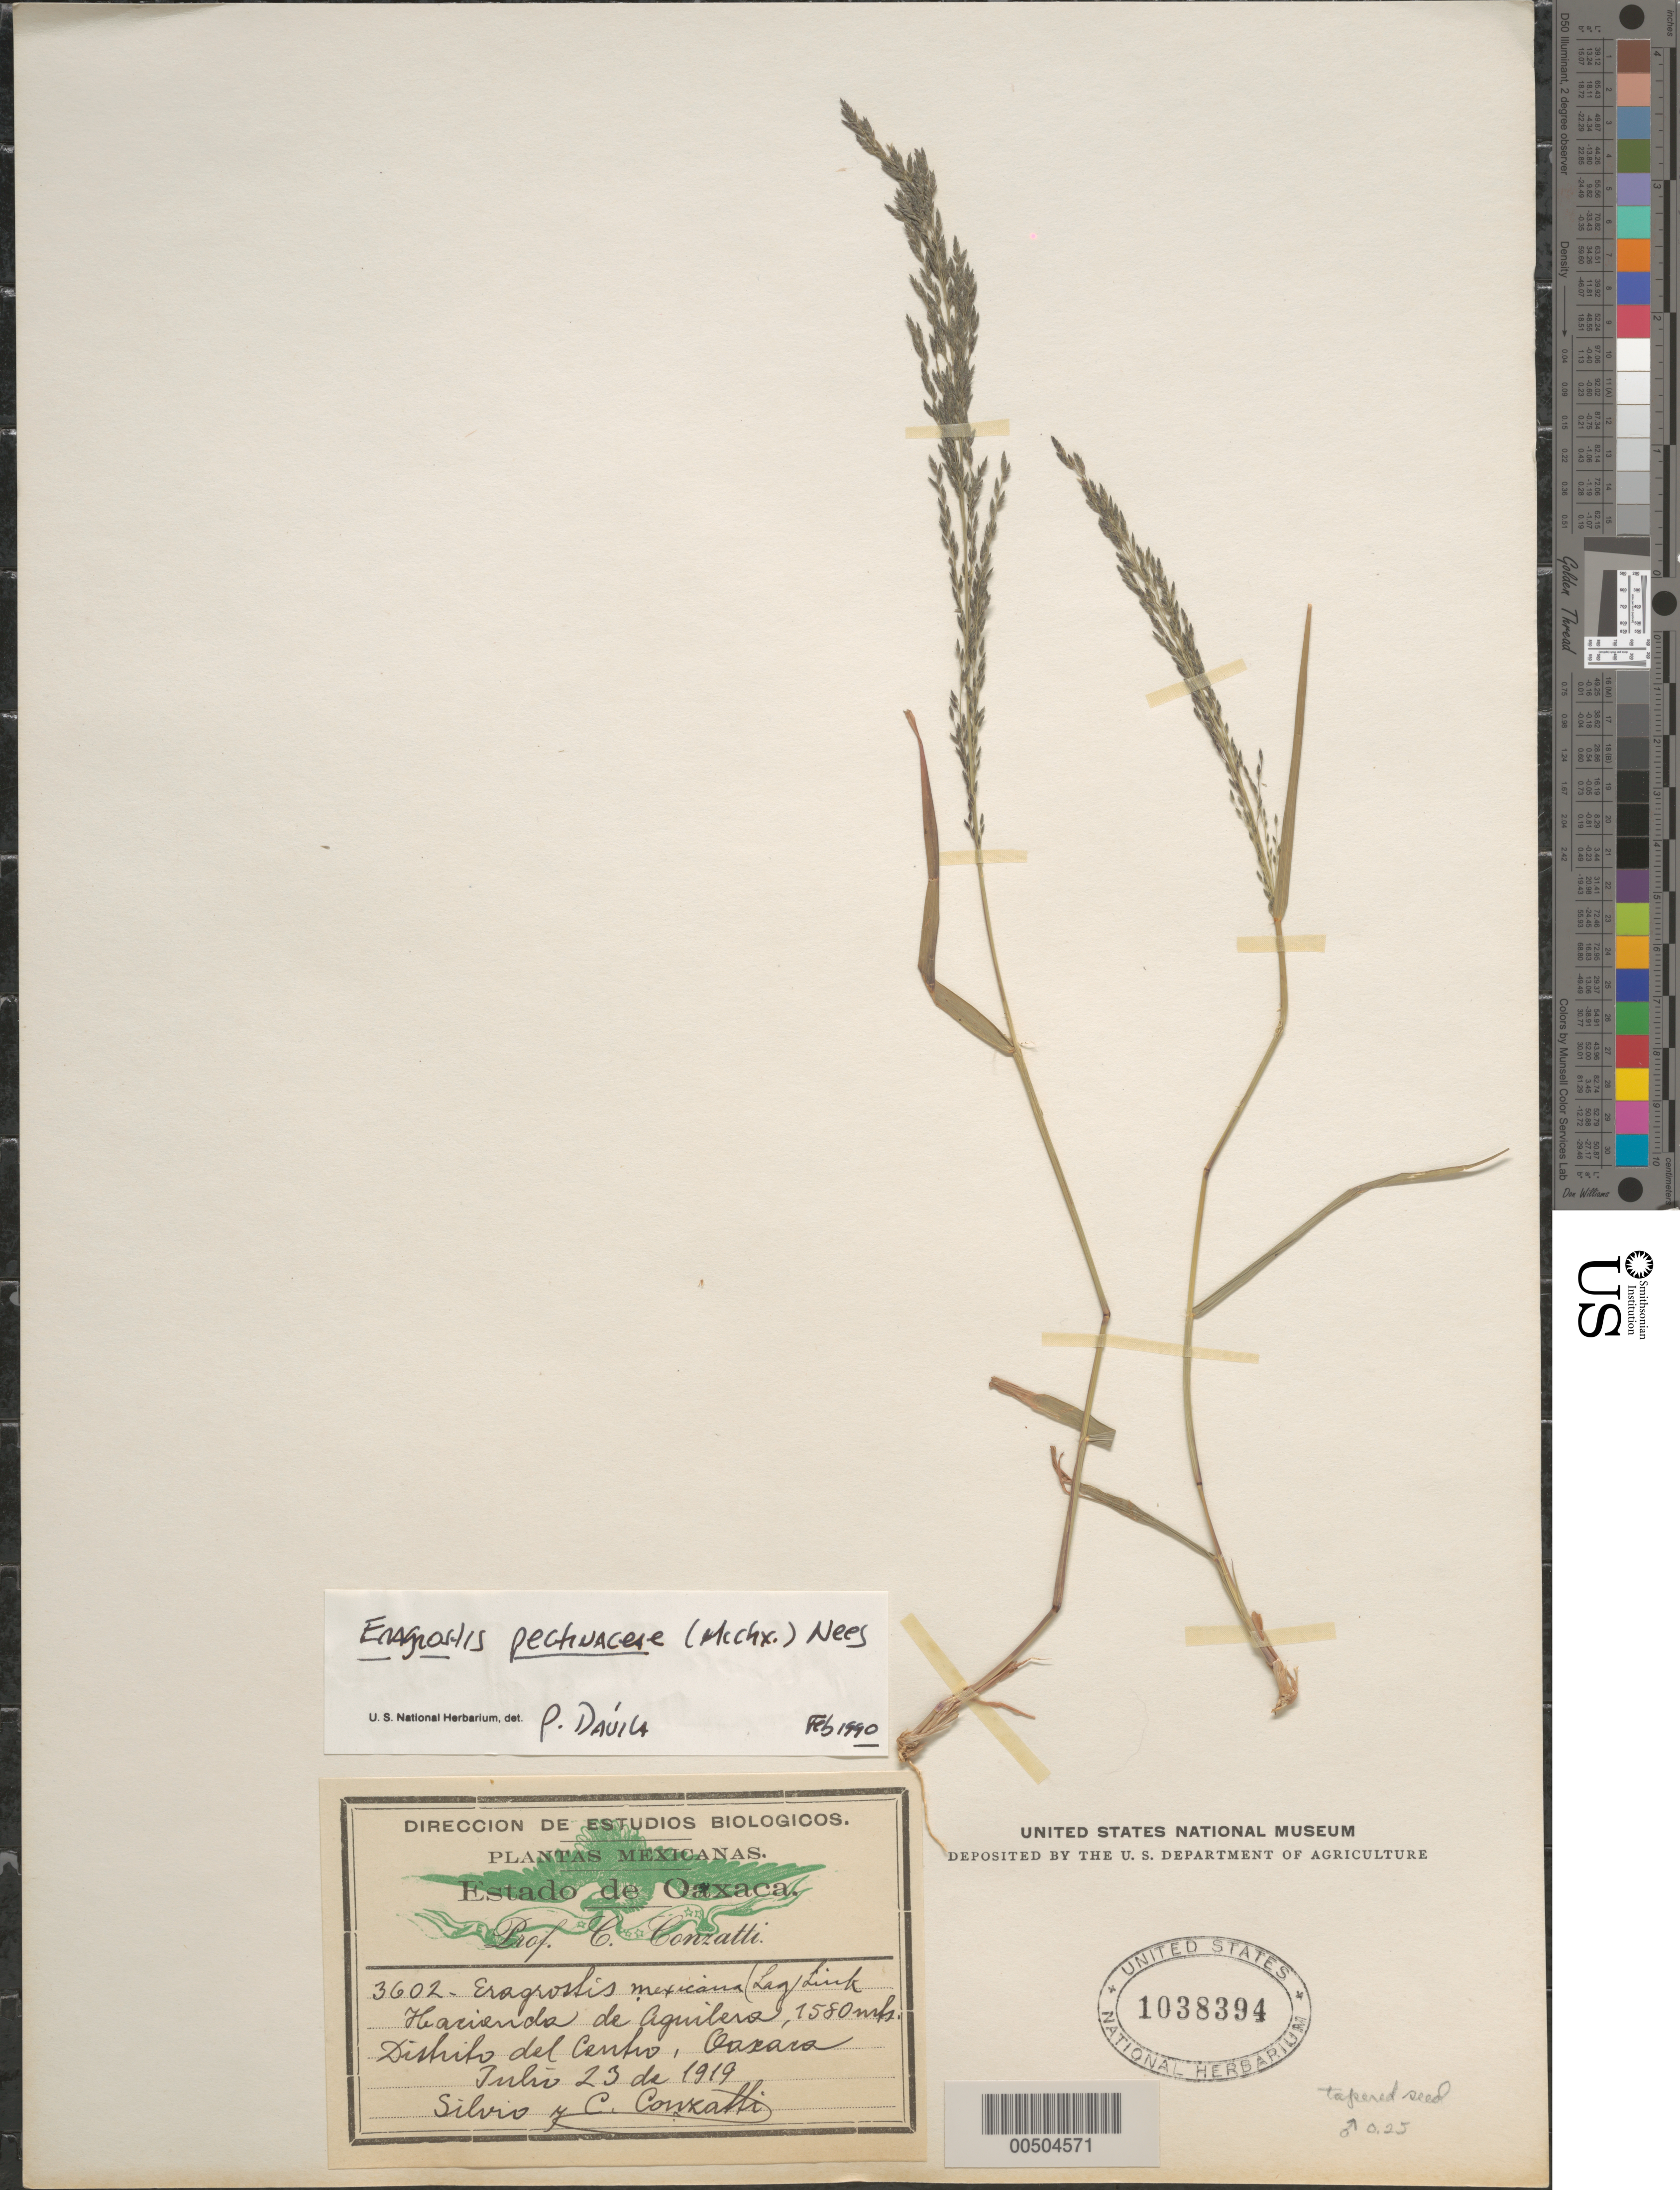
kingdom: Plantae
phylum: Tracheophyta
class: Liliopsida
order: Poales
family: Poaceae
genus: Eragrostis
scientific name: Eragrostis pectinacea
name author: (Michx.) Nees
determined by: Dávila, P. D.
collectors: C. Conzatti & Silvio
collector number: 3602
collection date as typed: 23 Jul 1919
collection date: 1919-07-23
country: Mexico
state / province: Oaxaca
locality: Centro Dist, Hacienda de Aguilera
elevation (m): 1580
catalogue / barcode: US 1038394